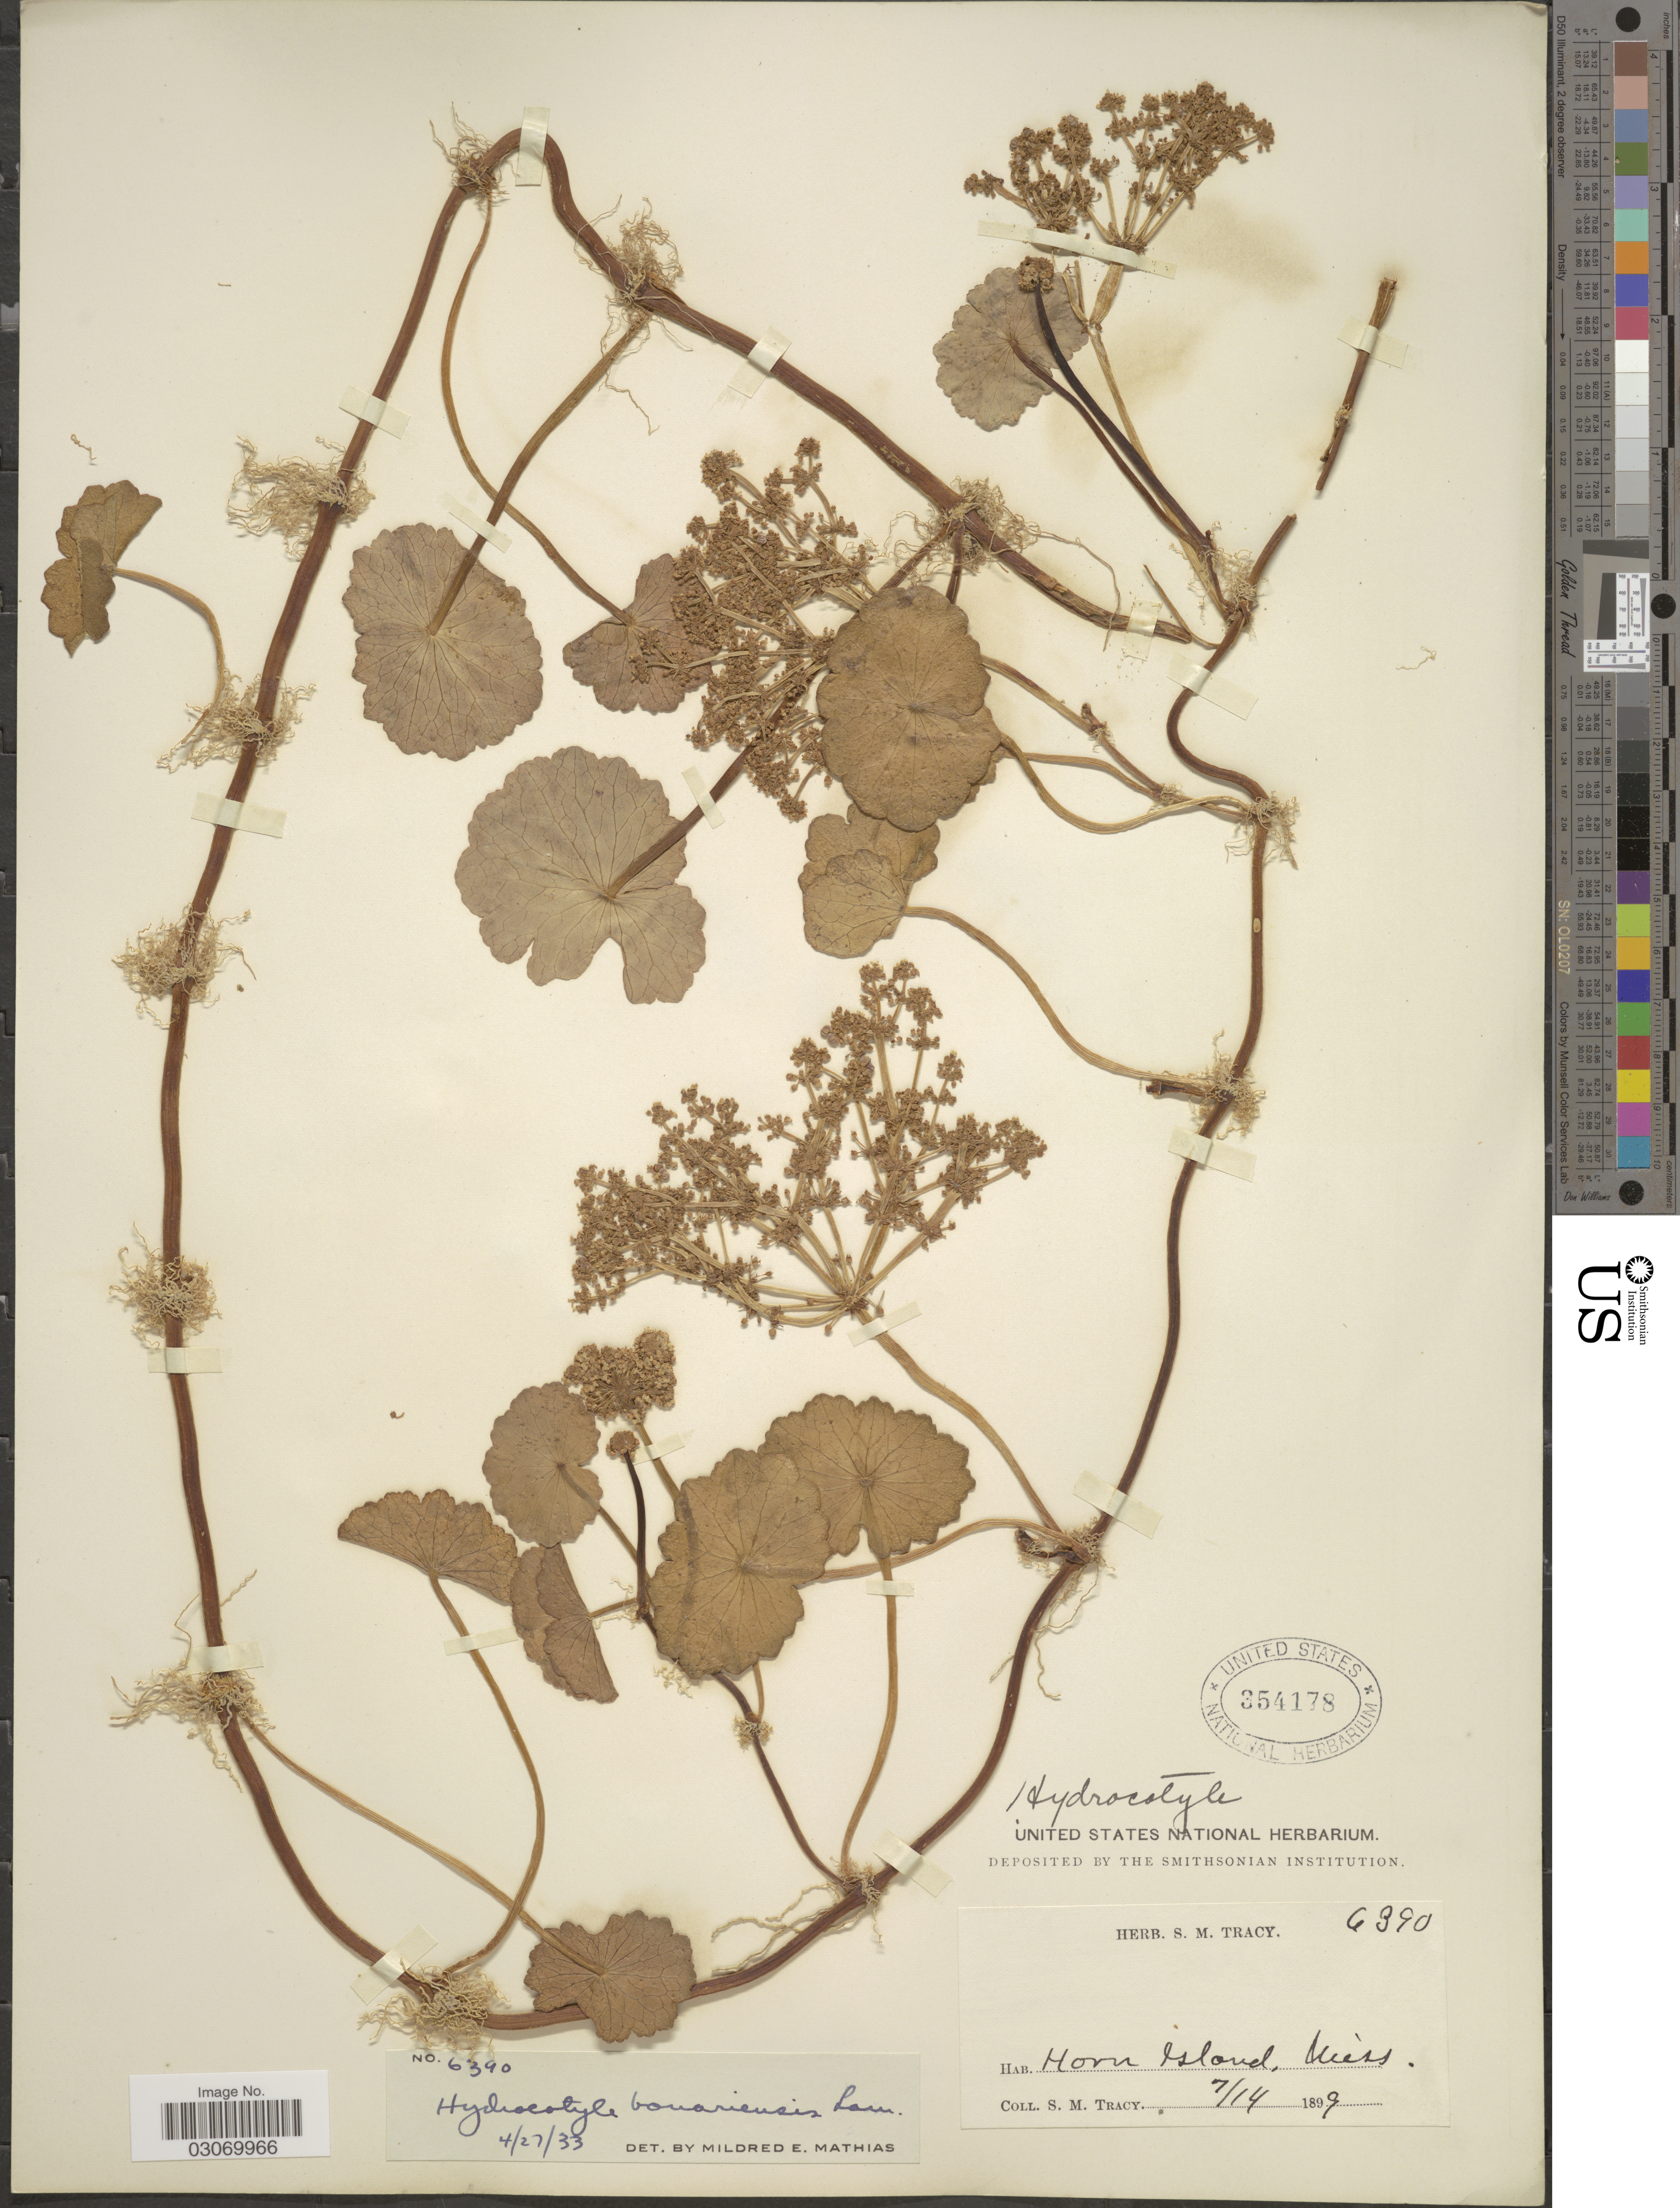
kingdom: Plantae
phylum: Tracheophyta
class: Magnoliopsida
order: Apiales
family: Araliaceae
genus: Hydrocotyle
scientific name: Hydrocotyle bonariensis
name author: Lam.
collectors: S. M. Tracy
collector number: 6390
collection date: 1899-07-14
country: United States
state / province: Mississippi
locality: Horn Island.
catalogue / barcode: US 354178